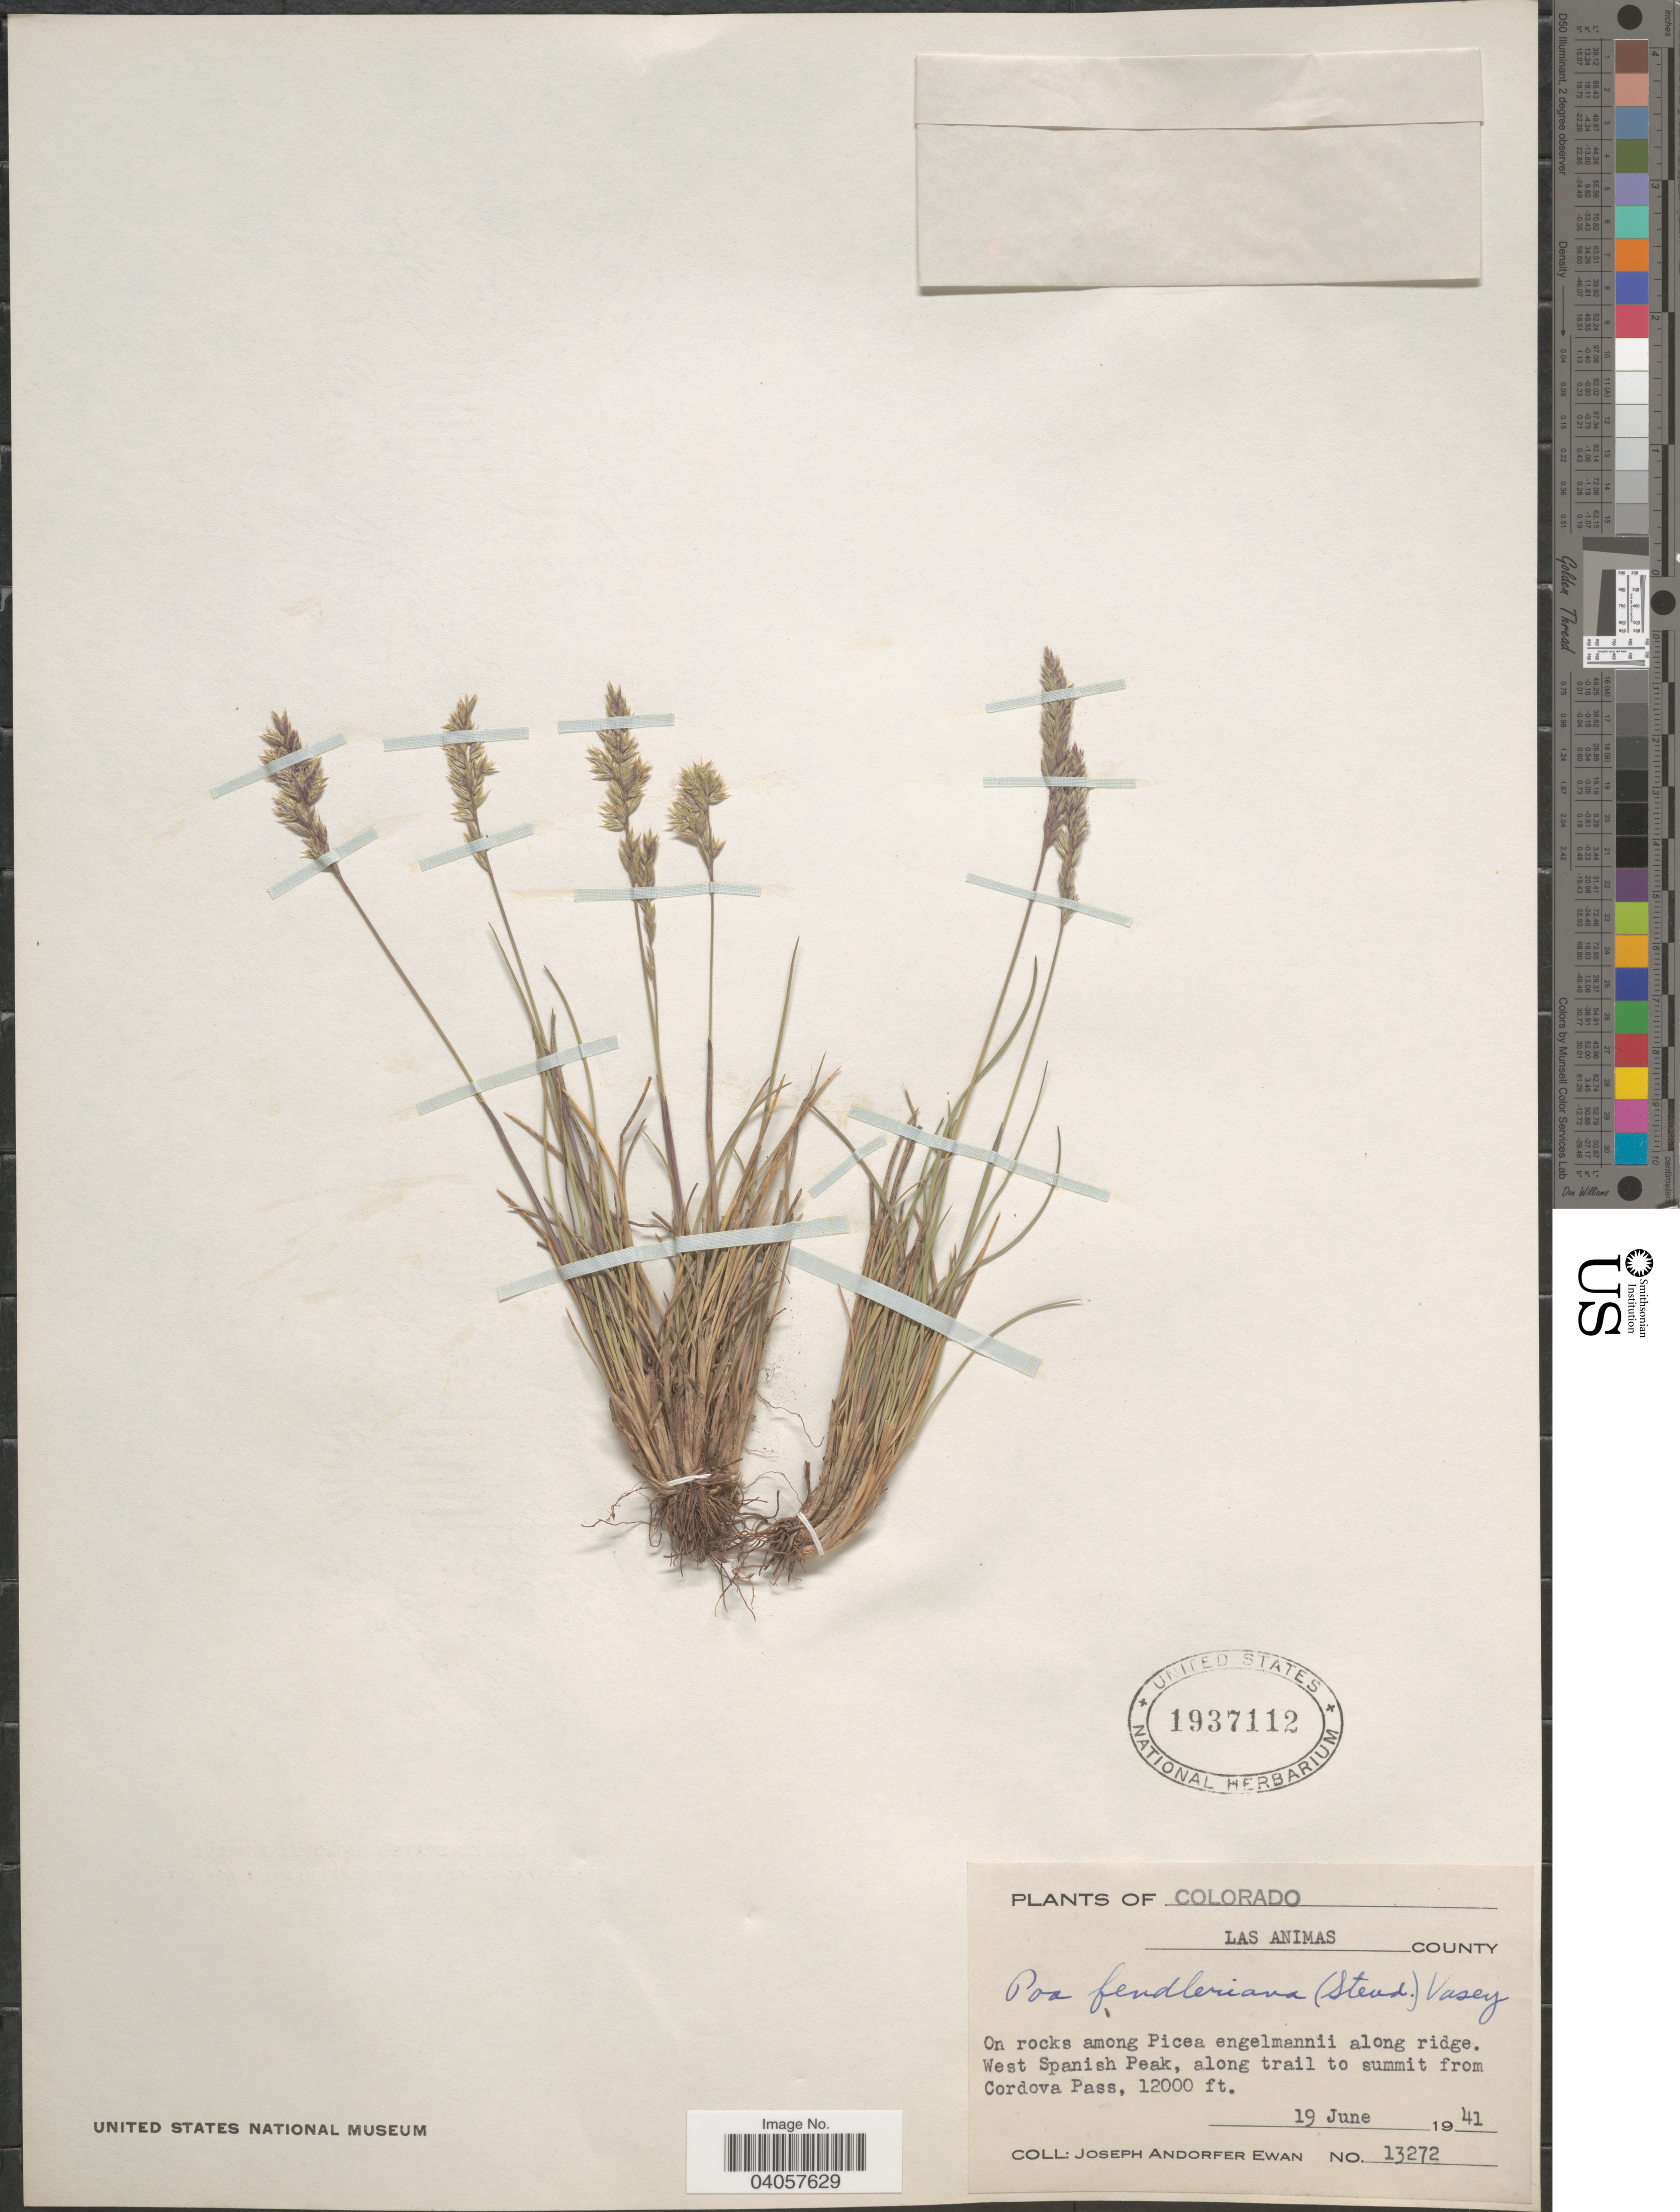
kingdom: Plantae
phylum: Tracheophyta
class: Liliopsida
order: Poales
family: Poaceae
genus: Poa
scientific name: Poa fendleriana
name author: (Steud.) Vasey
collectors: J. A. Ewan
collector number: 13272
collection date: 1941-06-19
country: United States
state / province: Colorado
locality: Las Animas County. West Spanish Peak, along trail to summit from Cordova Pass.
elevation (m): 3658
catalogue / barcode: US 1937112